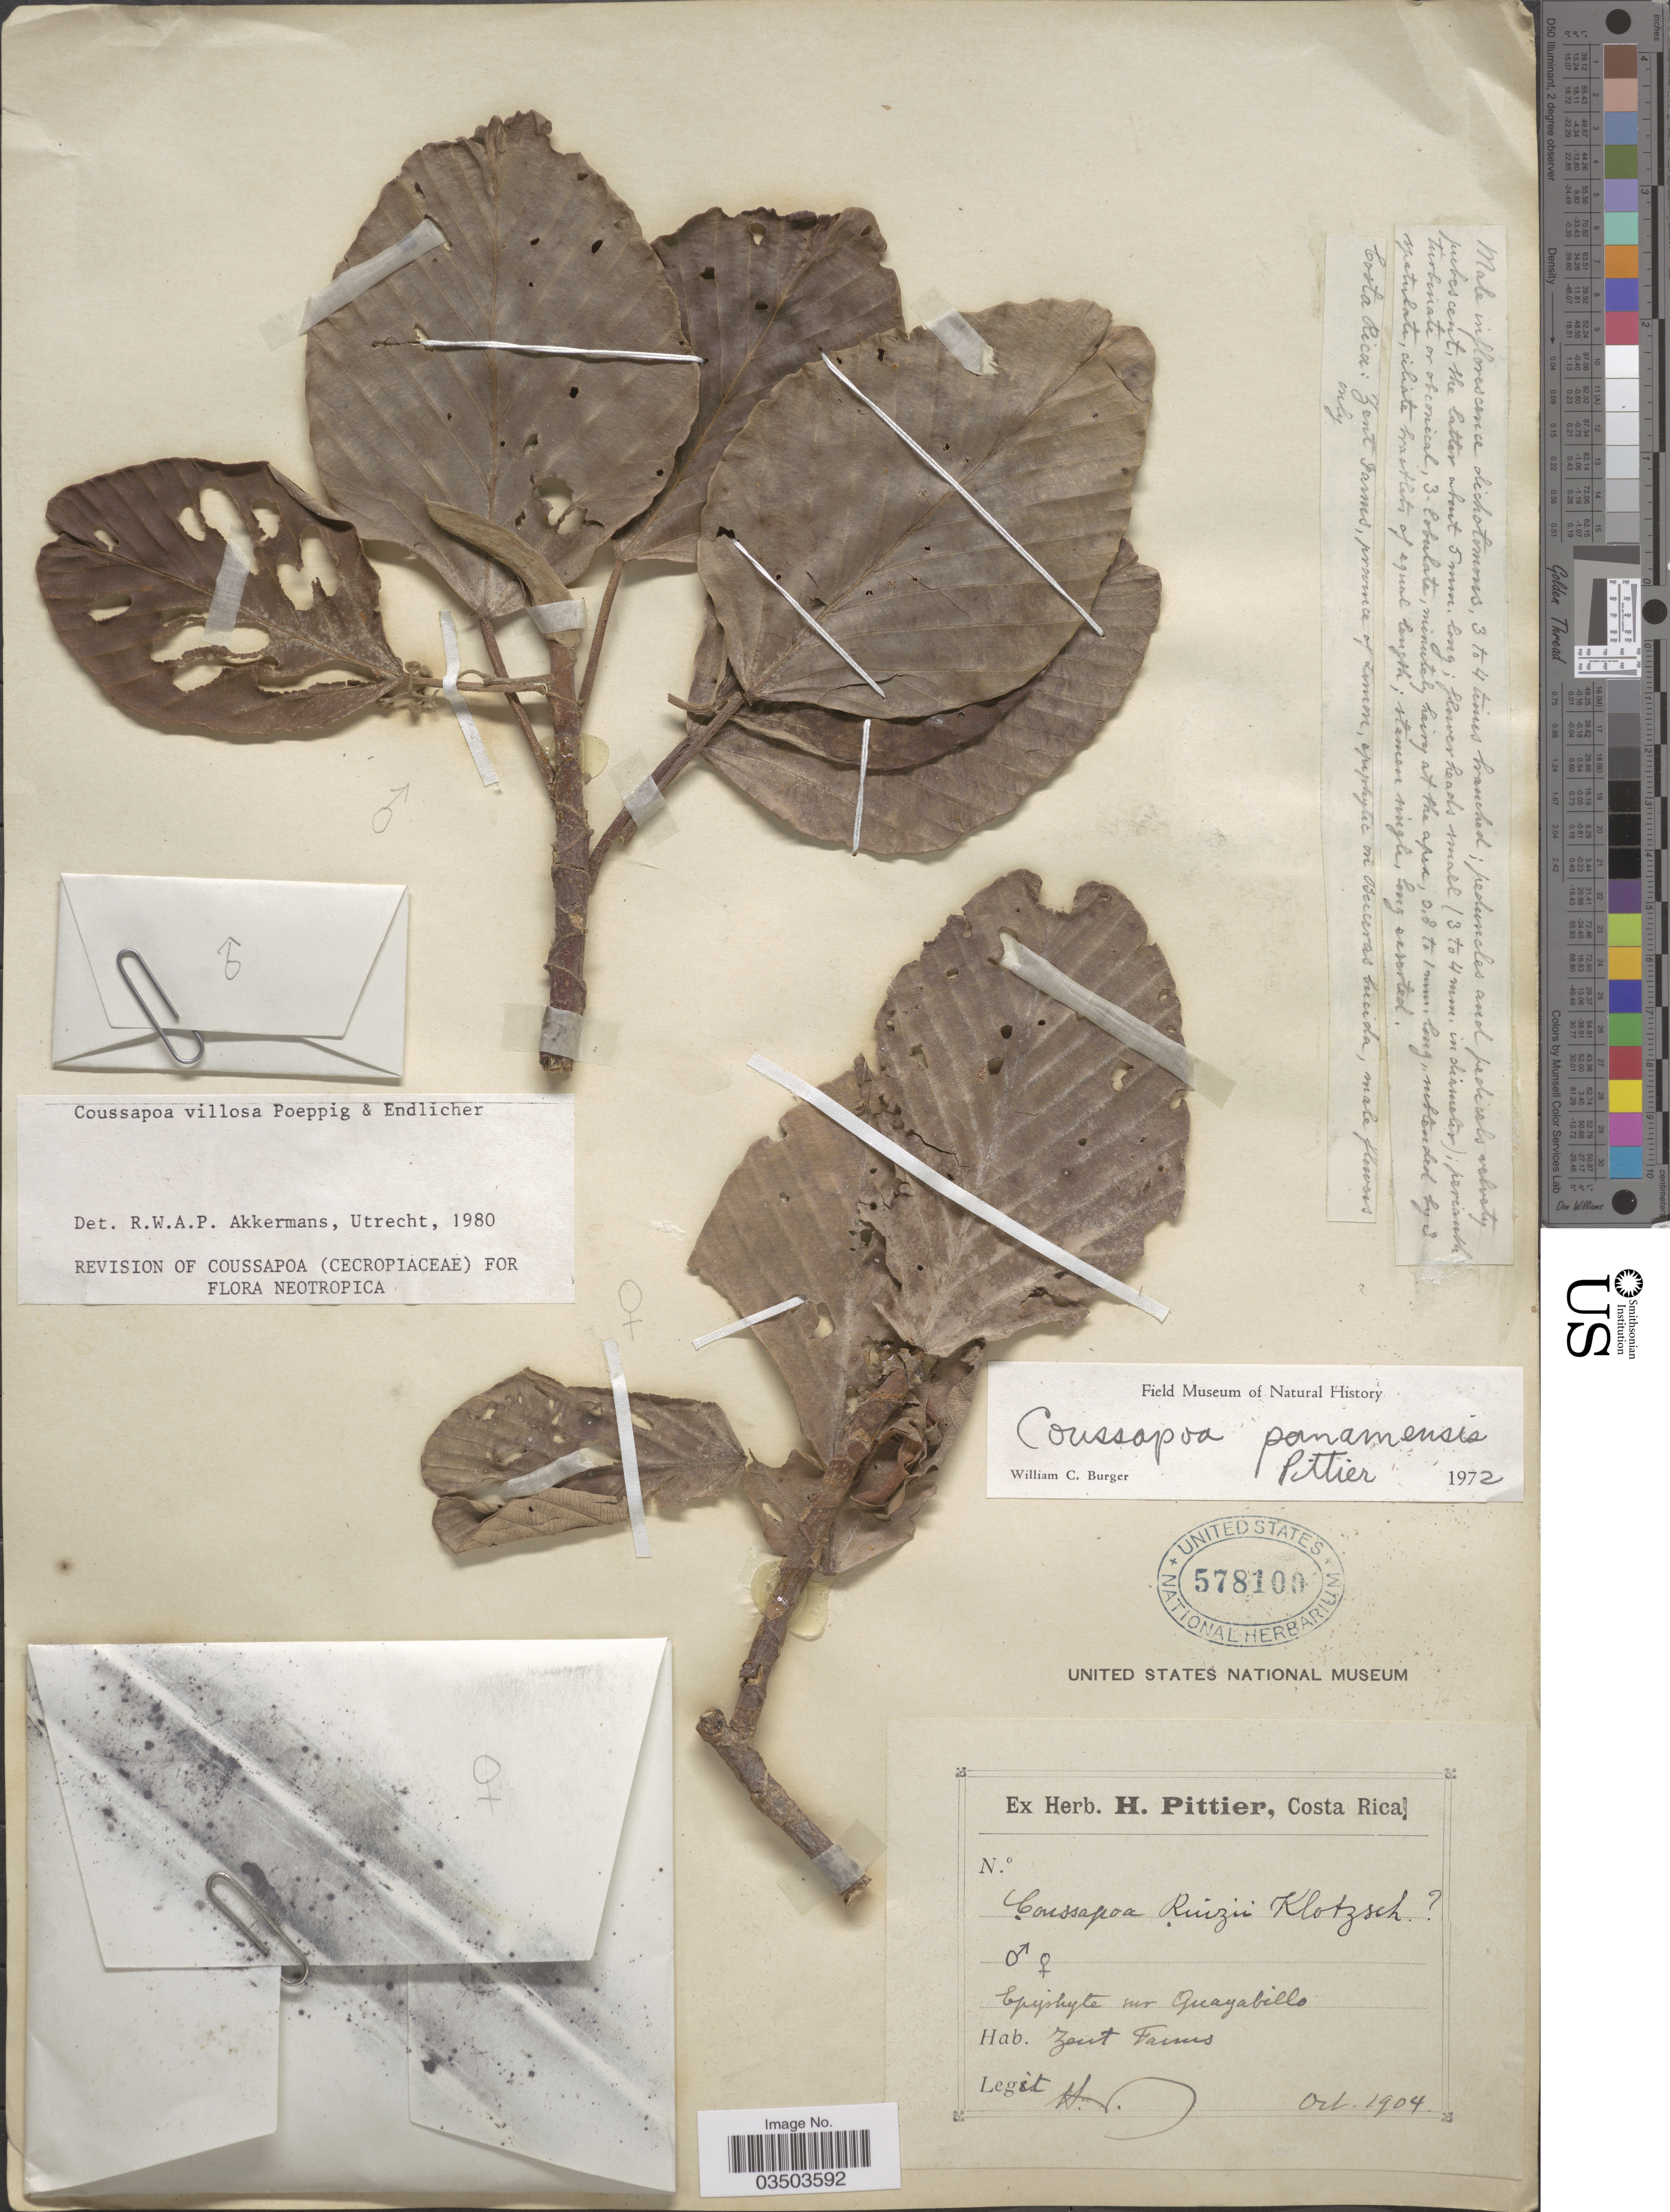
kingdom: Plantae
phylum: Tracheophyta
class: Magnoliopsida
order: Rosales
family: Urticaceae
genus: Coussapoa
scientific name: Coussapoa villosa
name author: Poepp. & Endl.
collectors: H. F. Pittier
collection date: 1904-10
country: Costa Rica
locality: Sur Guayabillo. Zent Farms.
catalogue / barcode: US 578100